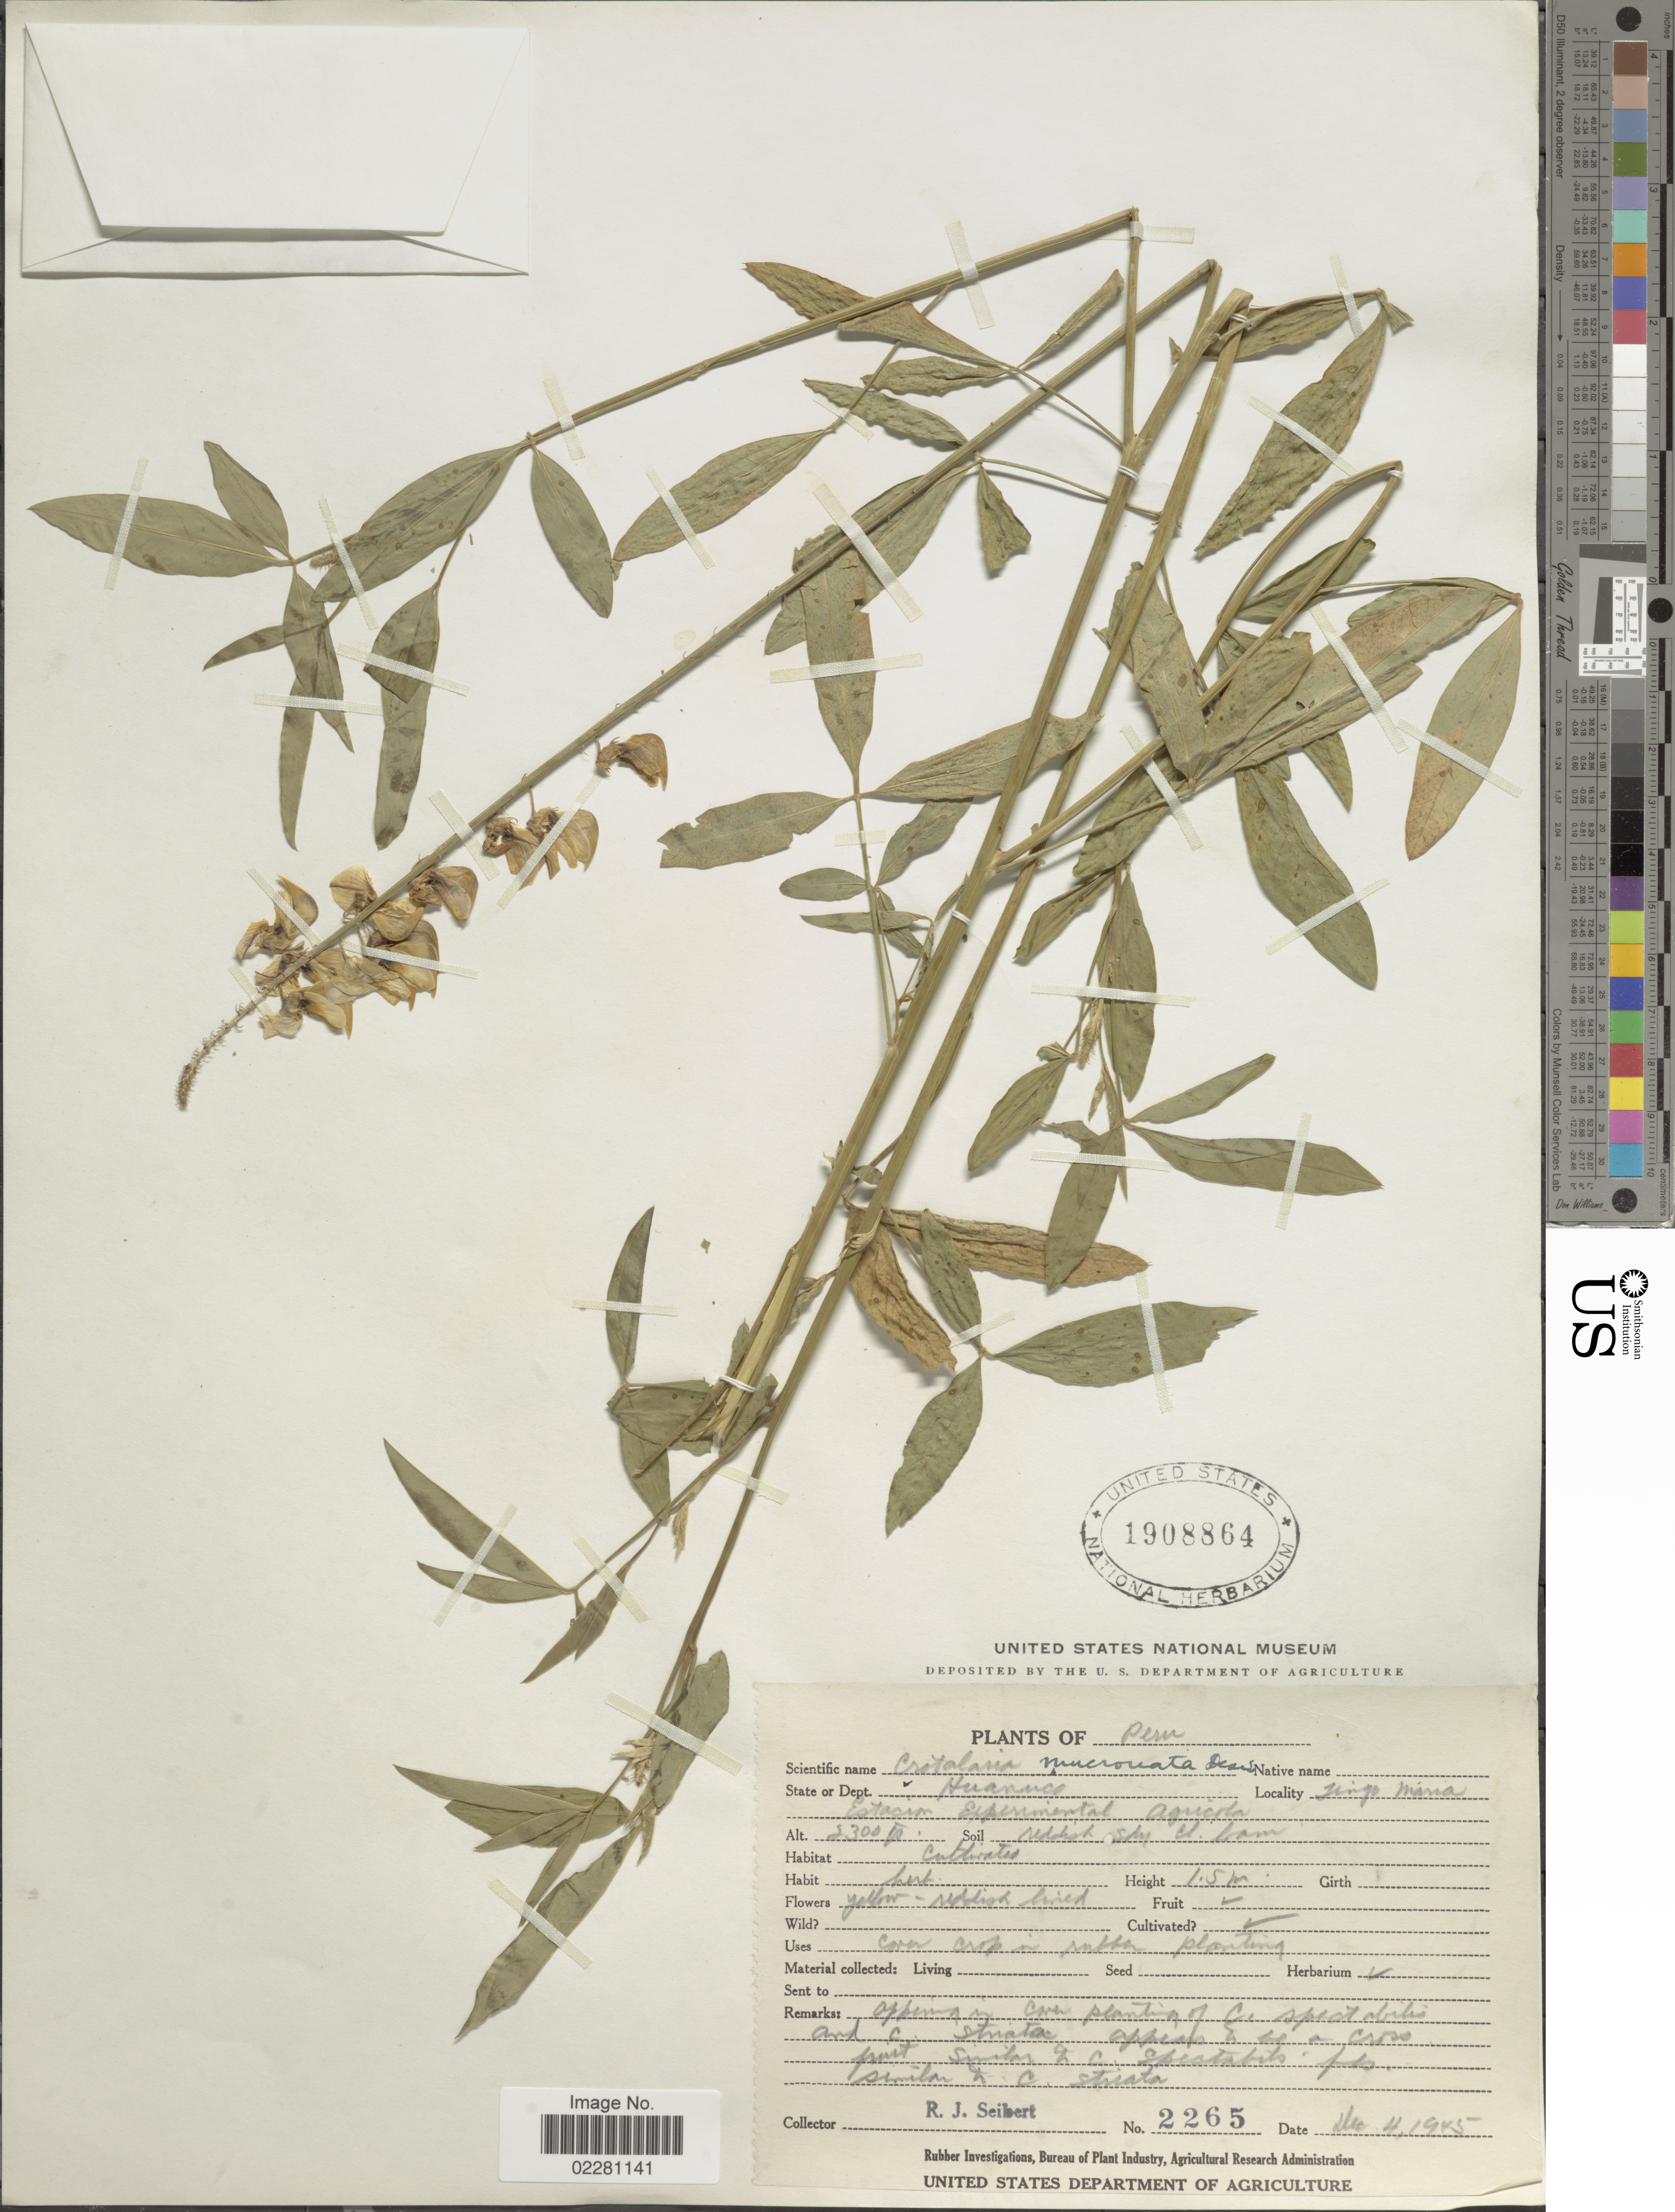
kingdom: Plantae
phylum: Tracheophyta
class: Magnoliopsida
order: Fabales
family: Fabaceae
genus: Crotalaria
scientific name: Crotalaria mucronata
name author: Desv.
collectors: R. J. Seibert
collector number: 2265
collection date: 1945-12-04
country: Peru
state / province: Huánuco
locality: Tingo Maria, Estacion Experimental Agricola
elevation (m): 701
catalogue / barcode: US 1908864